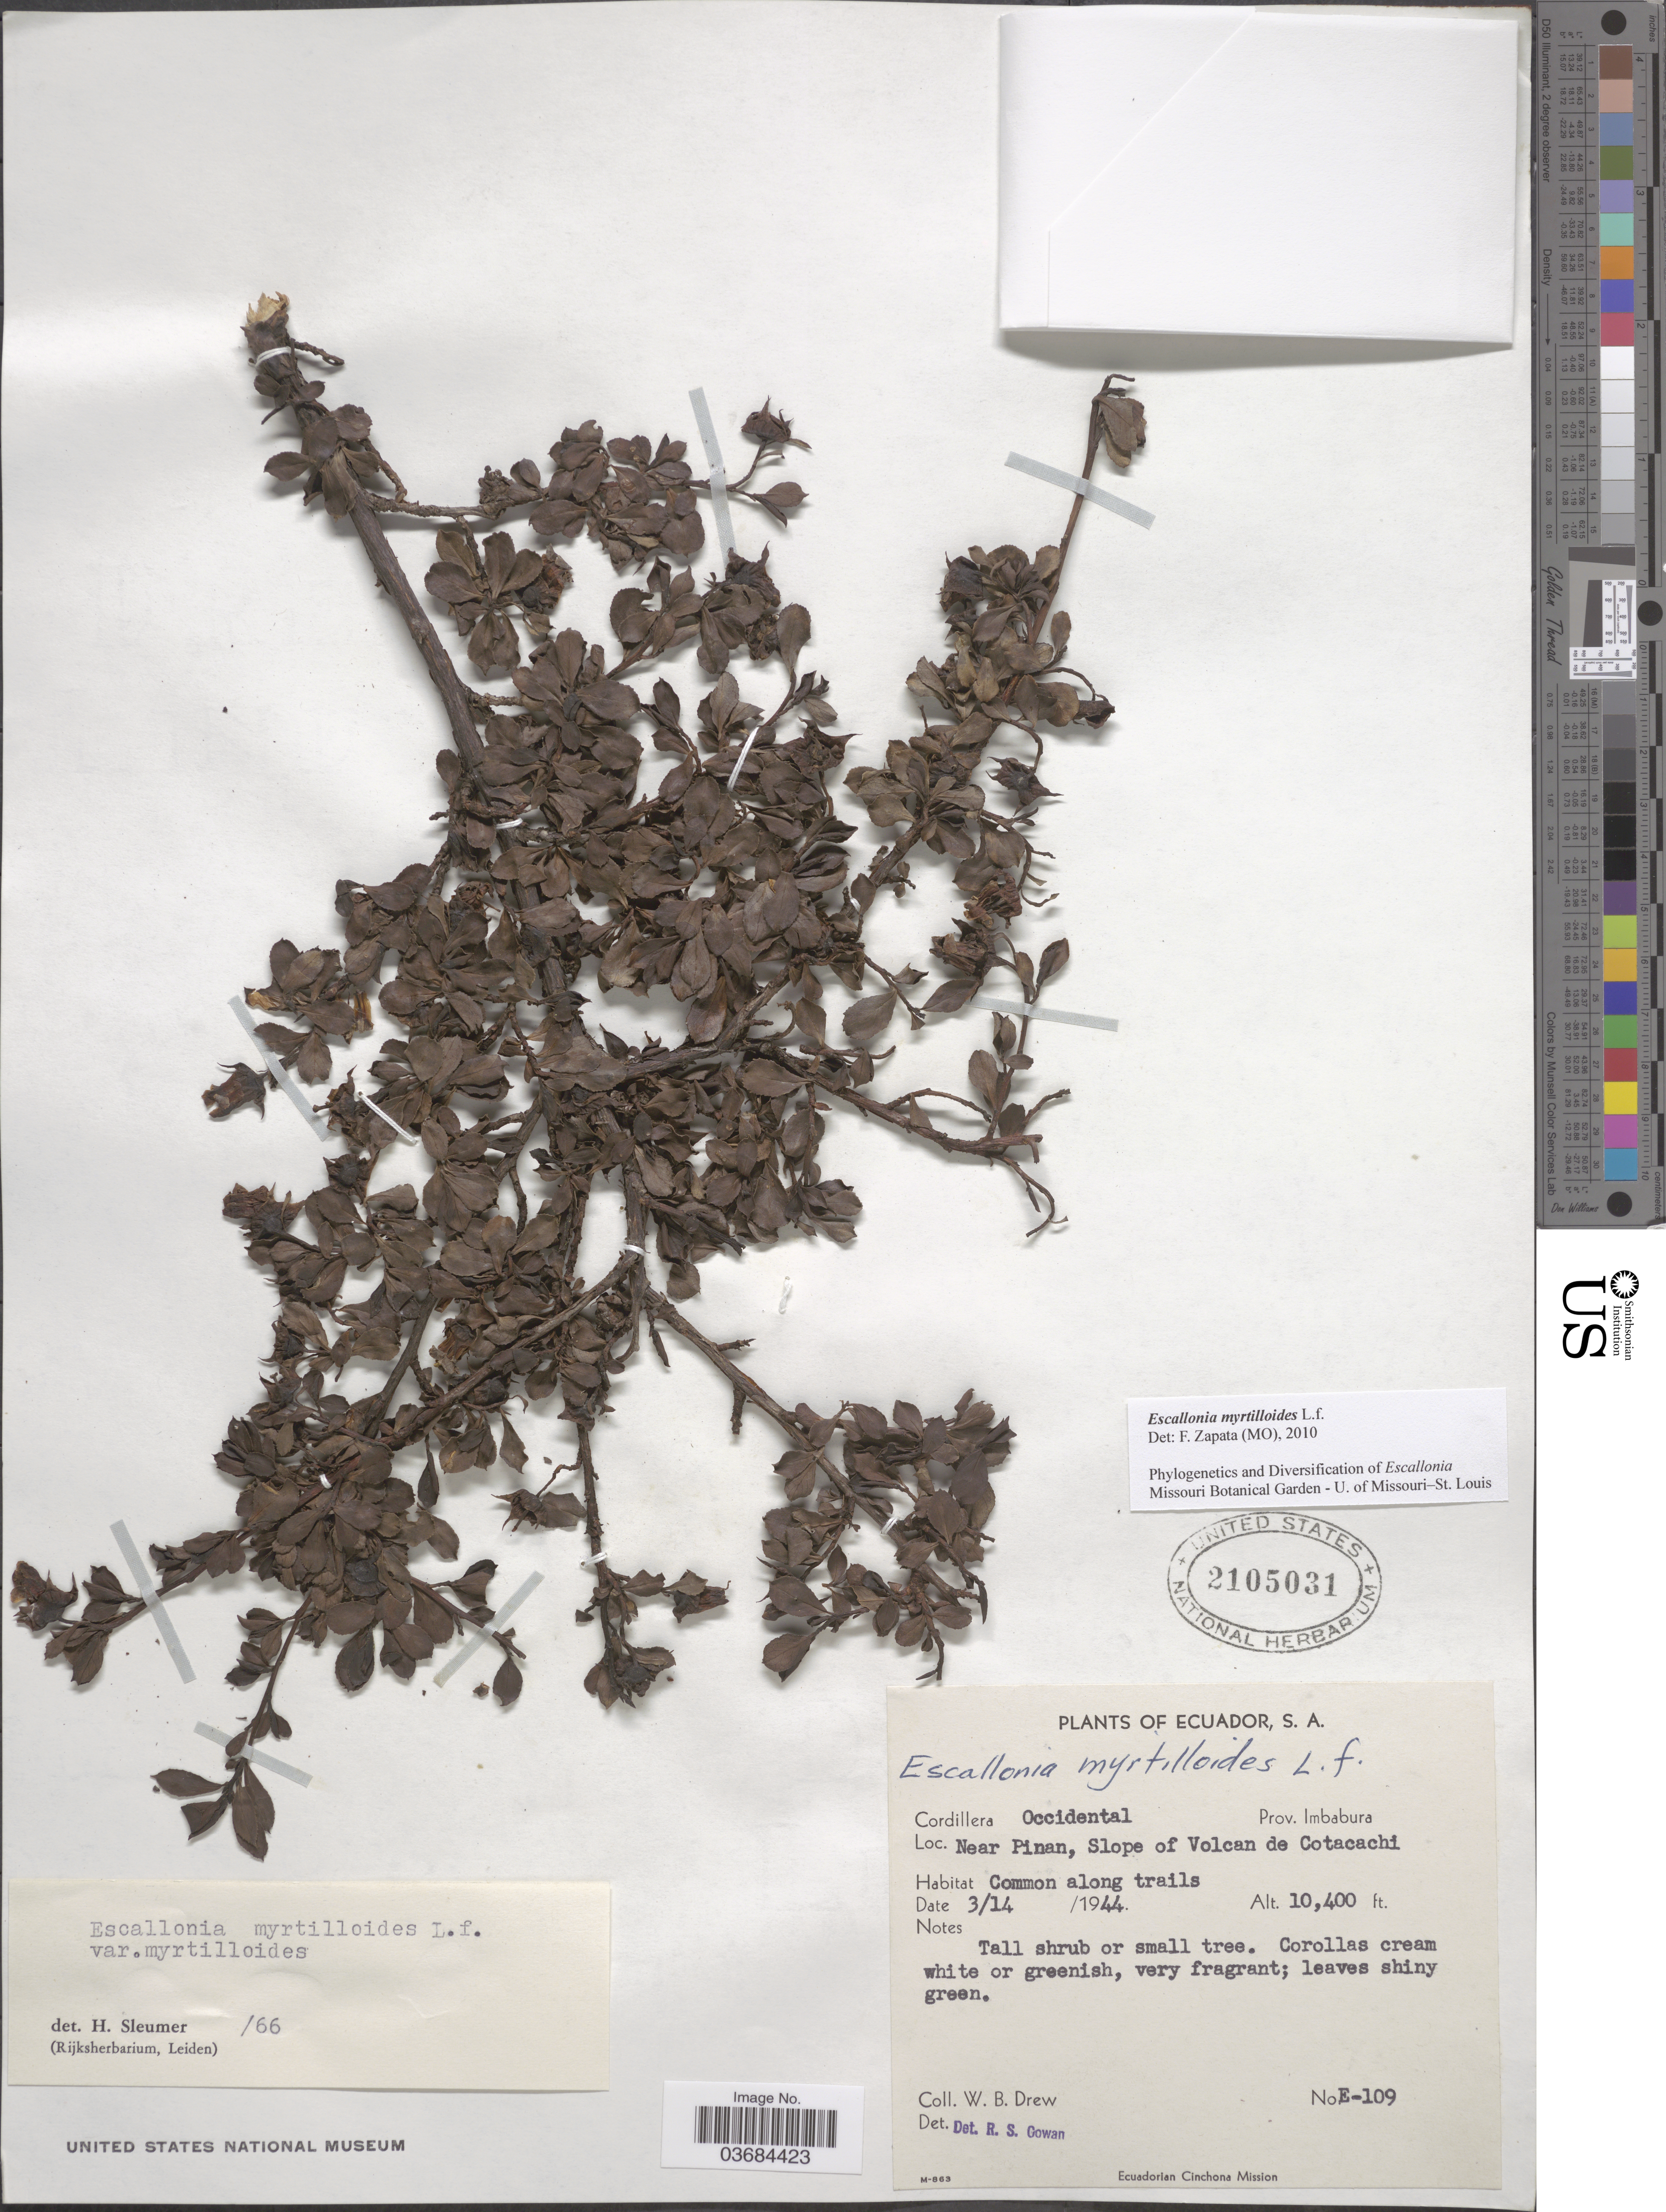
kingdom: Plantae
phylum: Tracheophyta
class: Magnoliopsida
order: Escalloniales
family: Escalloniaceae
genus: Escallonia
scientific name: Escallonia myrtilloides var. myrtilloides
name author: L. f.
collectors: W. B. Drew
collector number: E-109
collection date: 1944-03-14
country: Ecuador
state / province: Imbabura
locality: Cordillera Occidental. Near Pinan, Slope of Volcan de Cotacachi. Common along trails. Ecuadorian Cinchona Mission.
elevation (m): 3170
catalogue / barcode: US 2105031